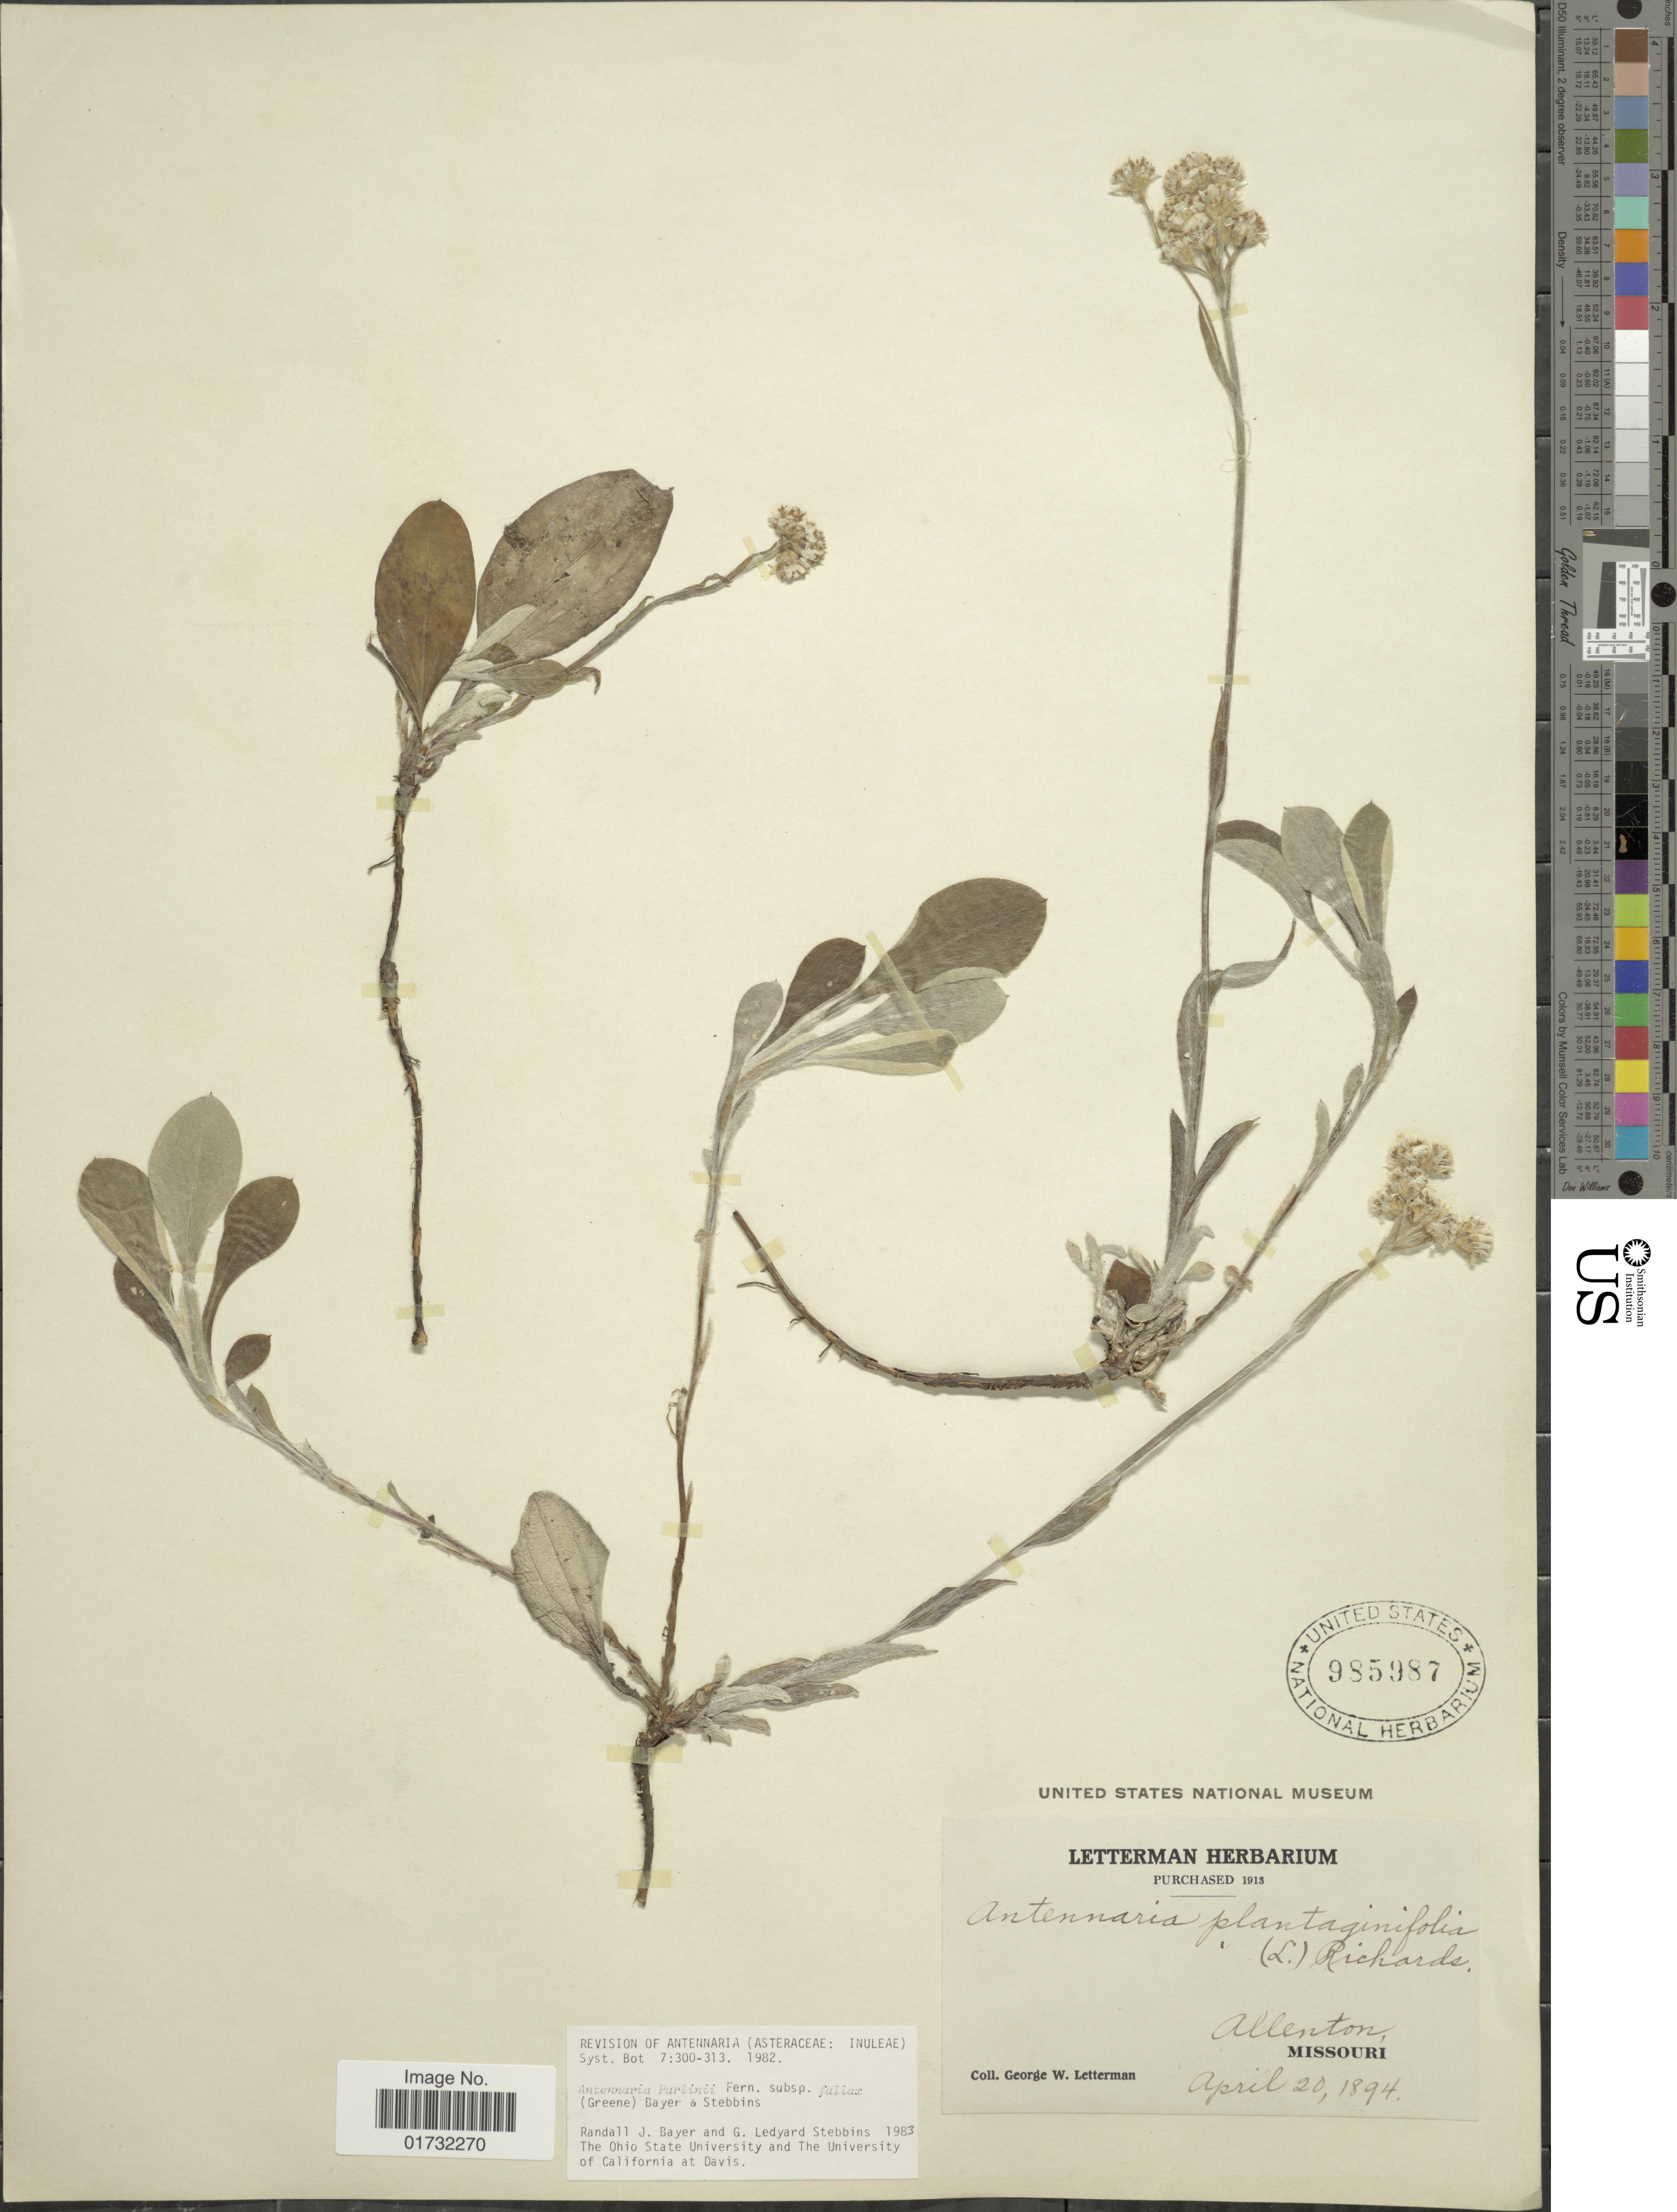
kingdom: Plantae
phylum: Tracheophyta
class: Magnoliopsida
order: Asterales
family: Asteraceae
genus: Antennaria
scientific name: Antennaria parlinii subsp. fallax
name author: (Greene) R.J. Bayer & Stebbins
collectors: G. W. Letterman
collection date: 1894-04-20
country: United States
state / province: Missouri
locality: Allenton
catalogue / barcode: US 985987